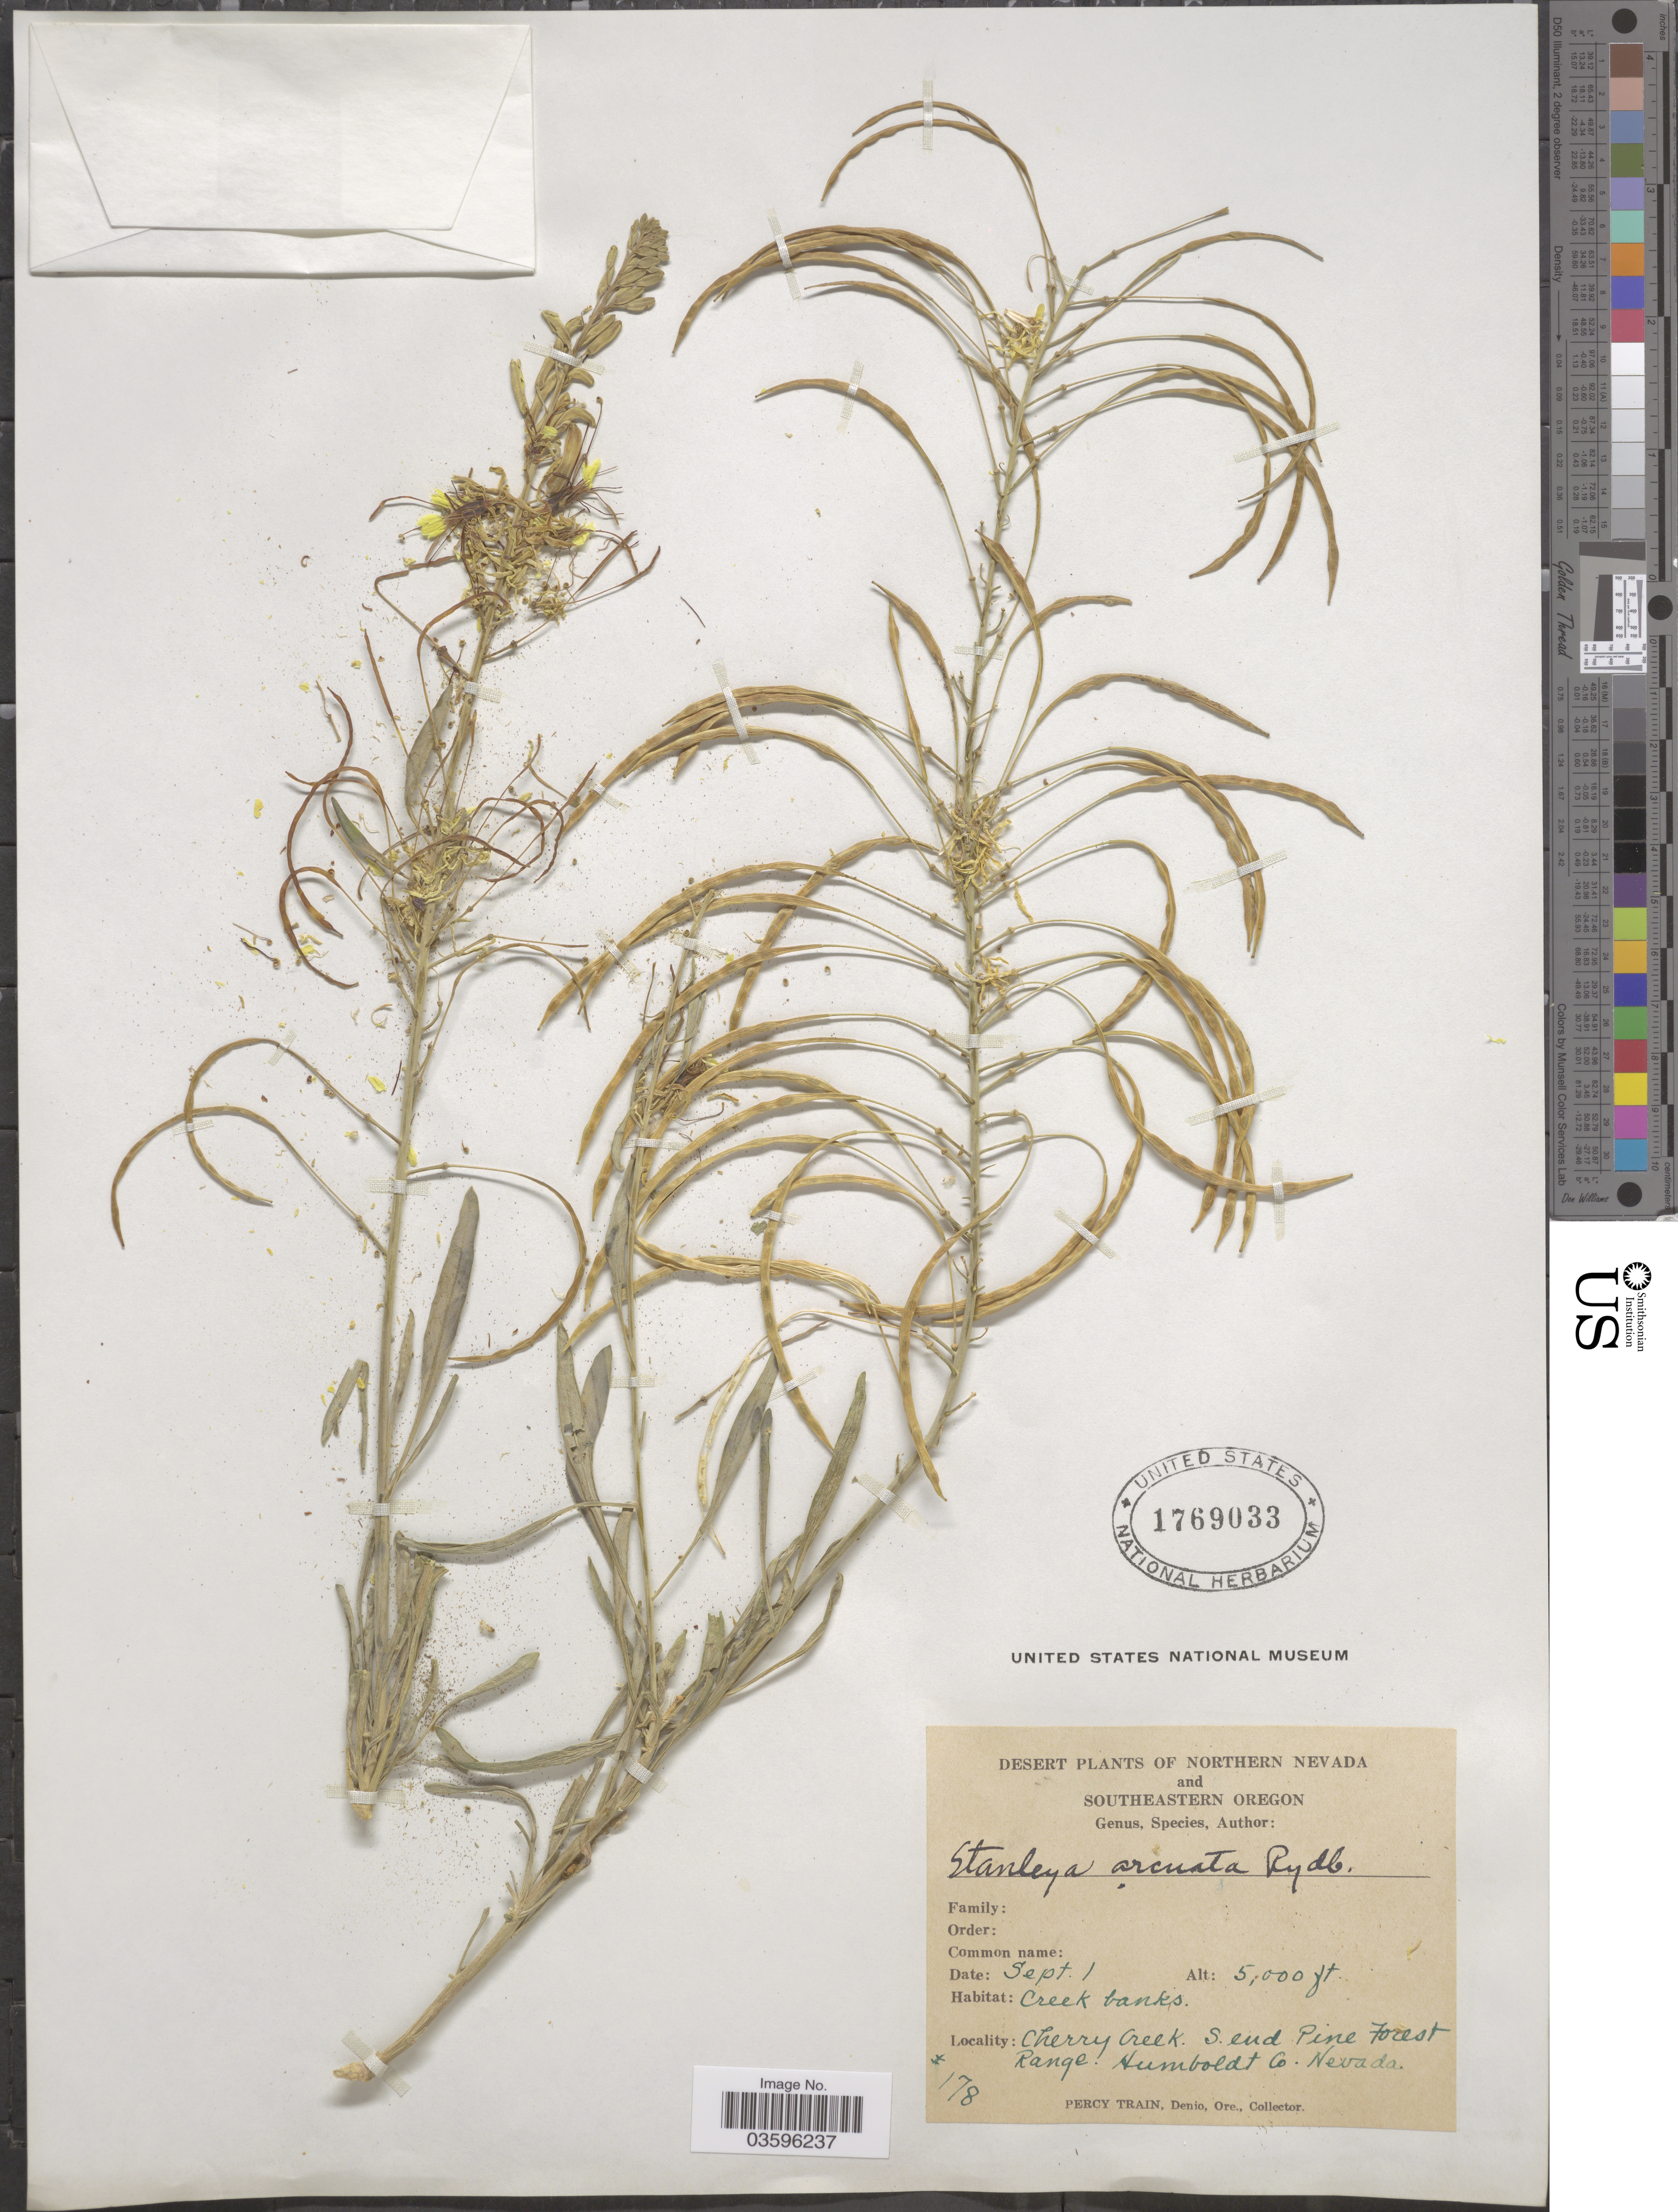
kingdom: Plantae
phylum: Tracheophyta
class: Magnoliopsida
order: Brassicales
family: Brassicaceae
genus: Stanleya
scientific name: Stanleya pinnata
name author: (Pursh) Britton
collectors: P. Train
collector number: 178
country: United States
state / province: Nevada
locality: Northern Nevada. Creek banks. Cherry Creek. S. end Pine Forest Range. Humboldt Co.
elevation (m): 1524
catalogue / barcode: US 1769033